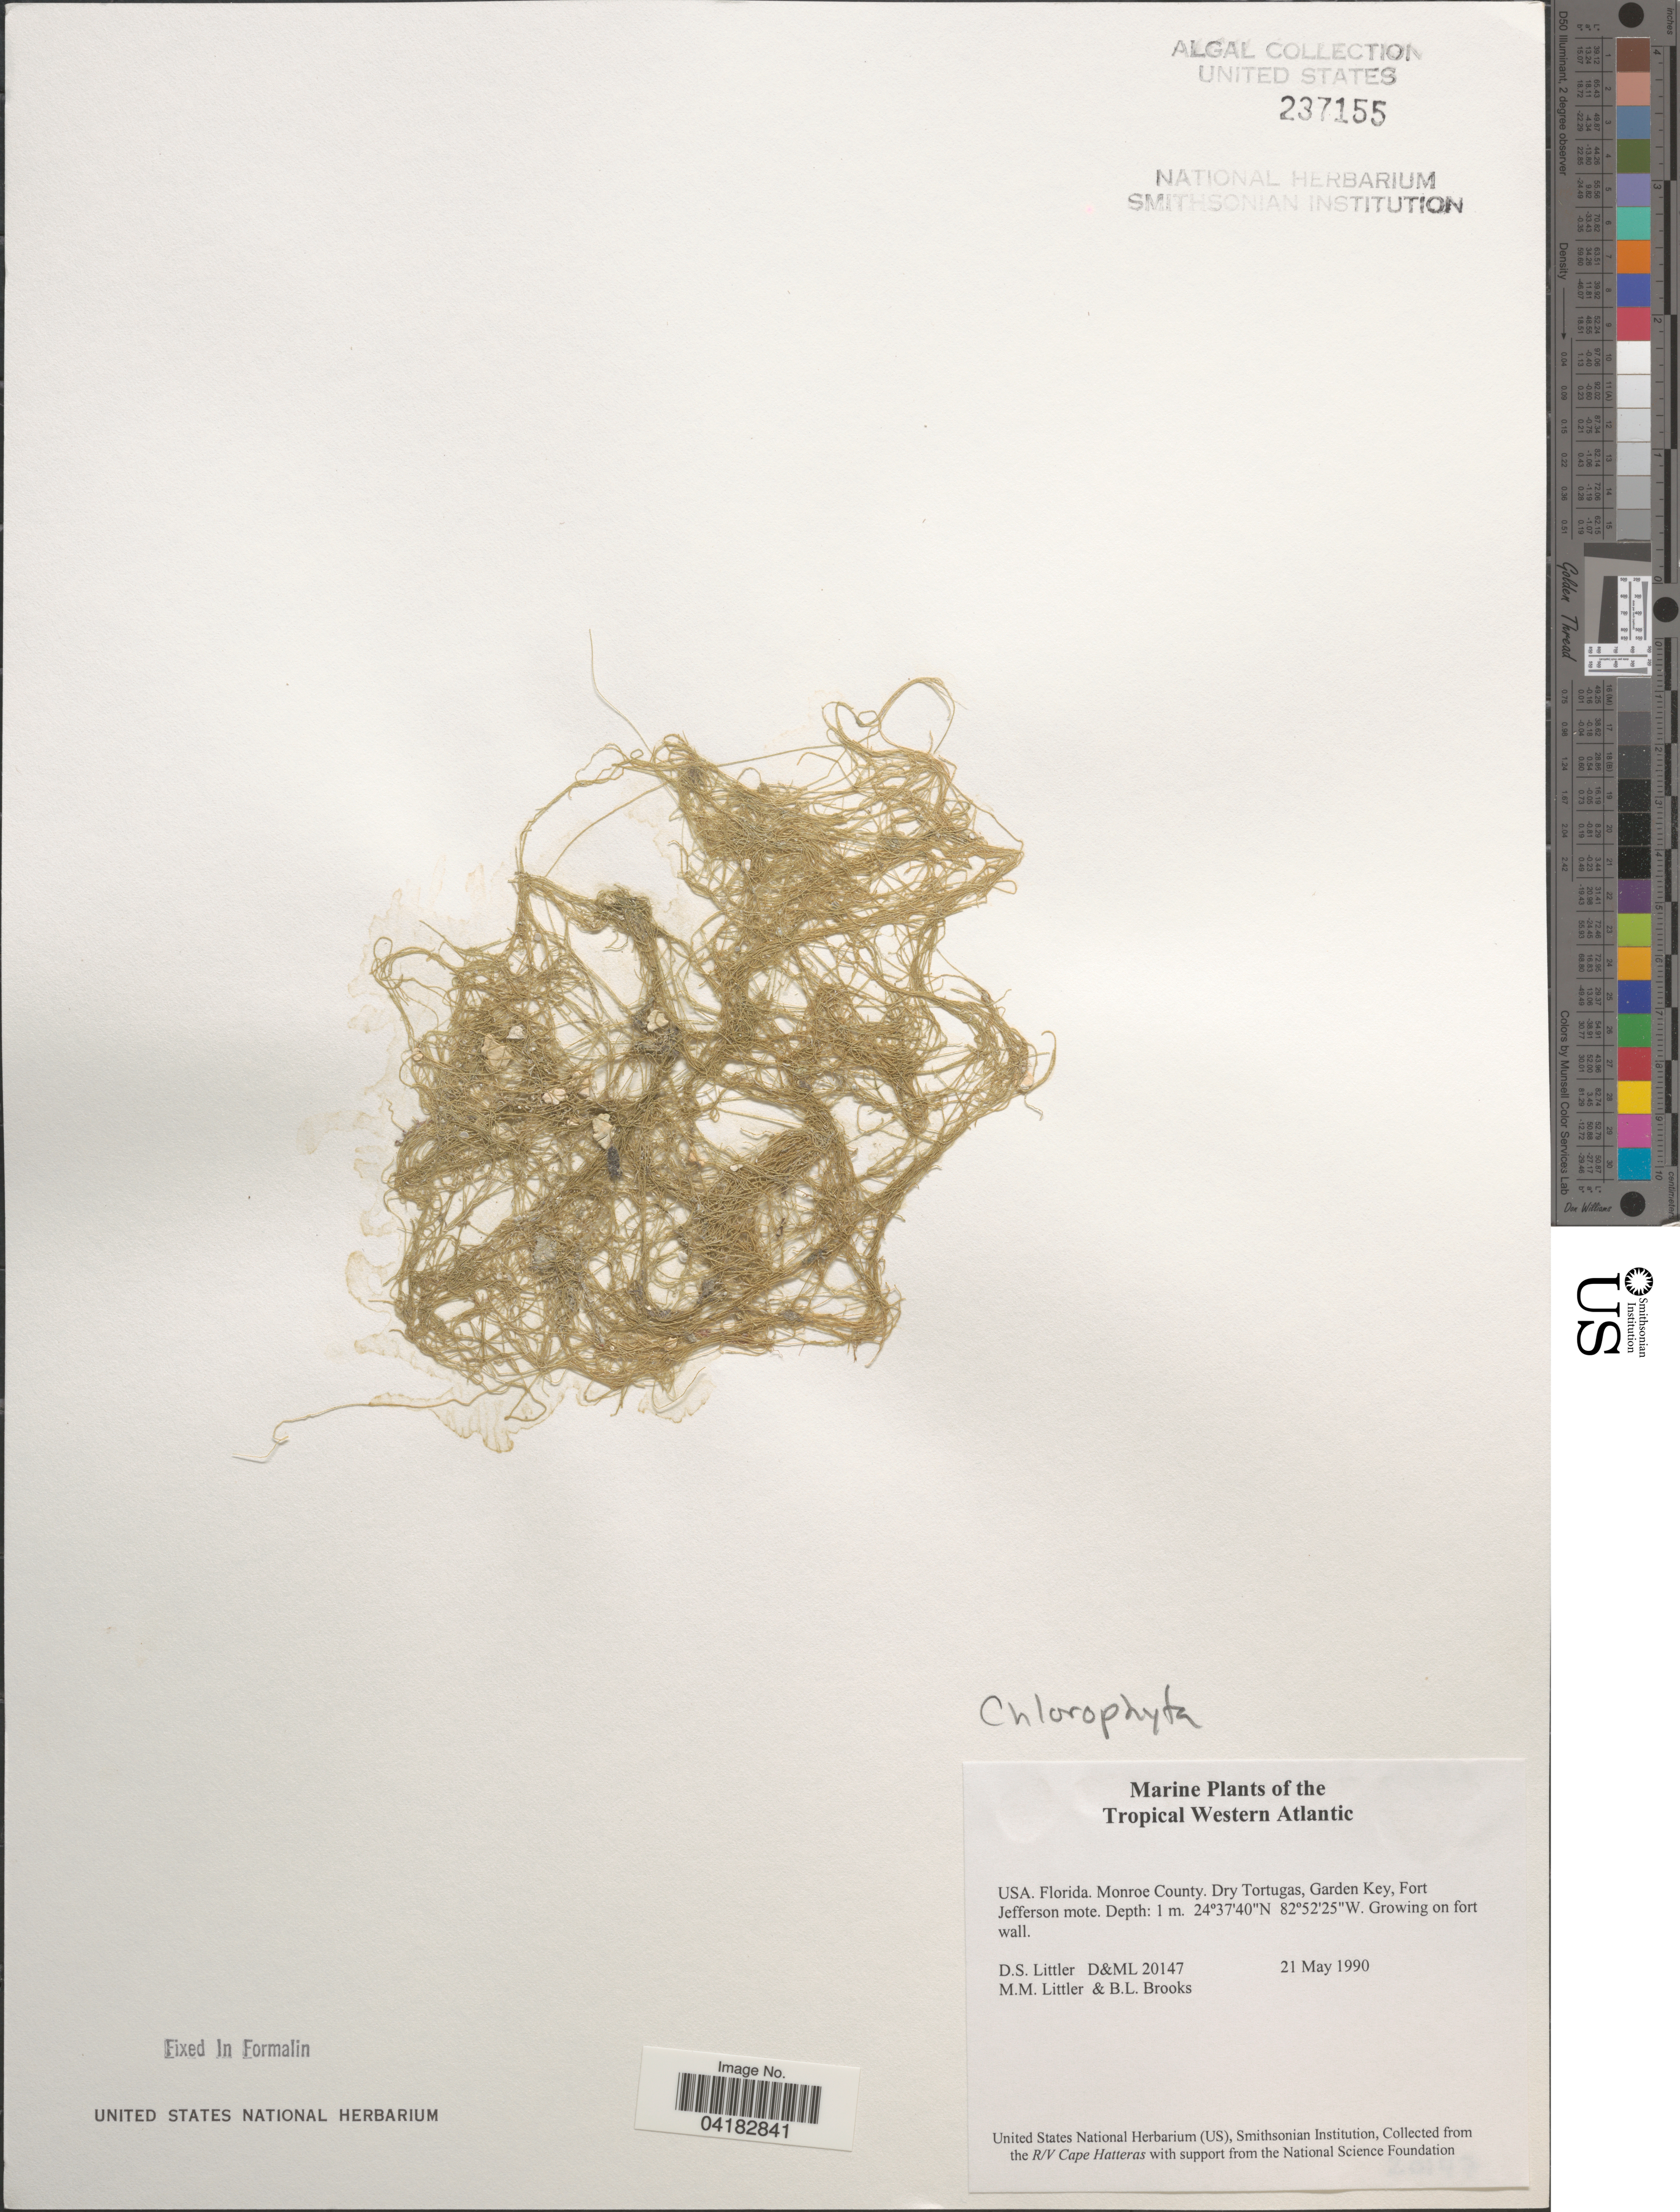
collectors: D. S. Littler & B. Brooks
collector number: D&ML20147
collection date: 1990-05-21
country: United States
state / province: Florida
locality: Monroe County. Dry Tortugas, Garden Key, Fort Jefferson mote.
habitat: Growing on fort wall.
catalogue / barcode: US 237155